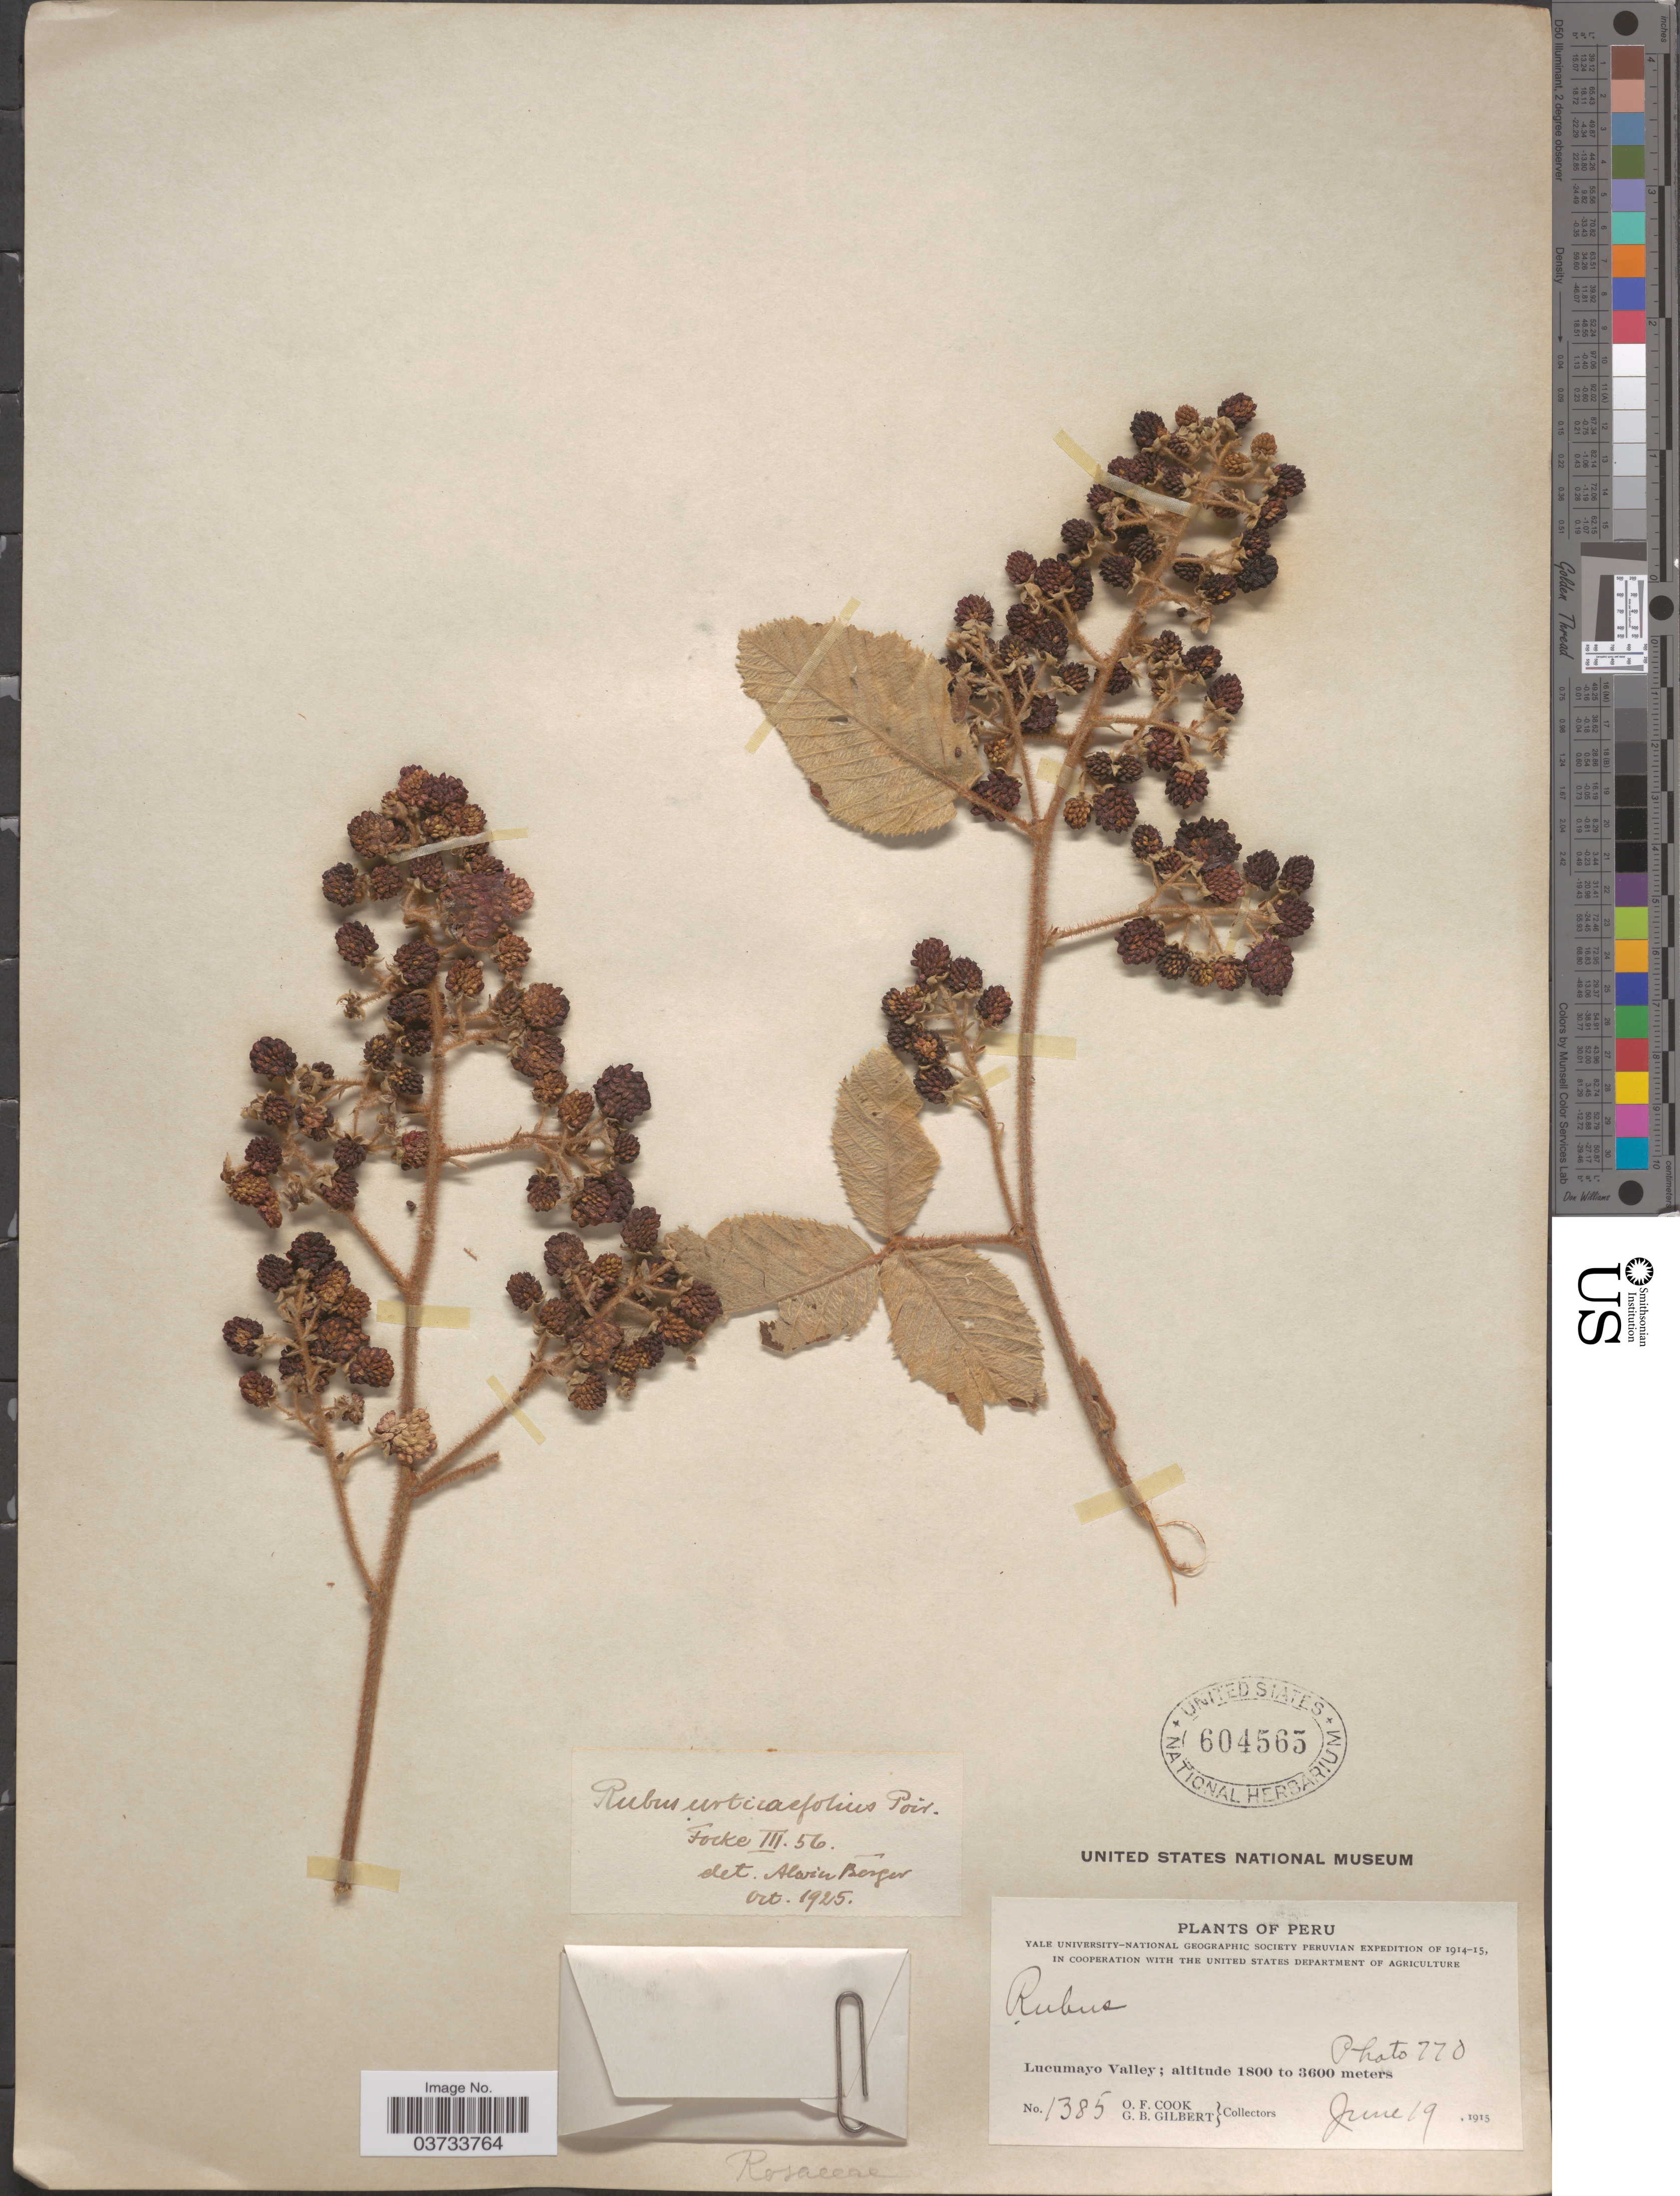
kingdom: Plantae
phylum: Tracheophyta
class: Magnoliopsida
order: Rosales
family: Rosaceae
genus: Rubus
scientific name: Rubus urticifolius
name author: Poir.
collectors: O. F. Cook & G. B. Gilbert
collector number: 1385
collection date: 1915-06-19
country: Peru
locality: Lucumayo Valley.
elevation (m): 1800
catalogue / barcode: US 604565